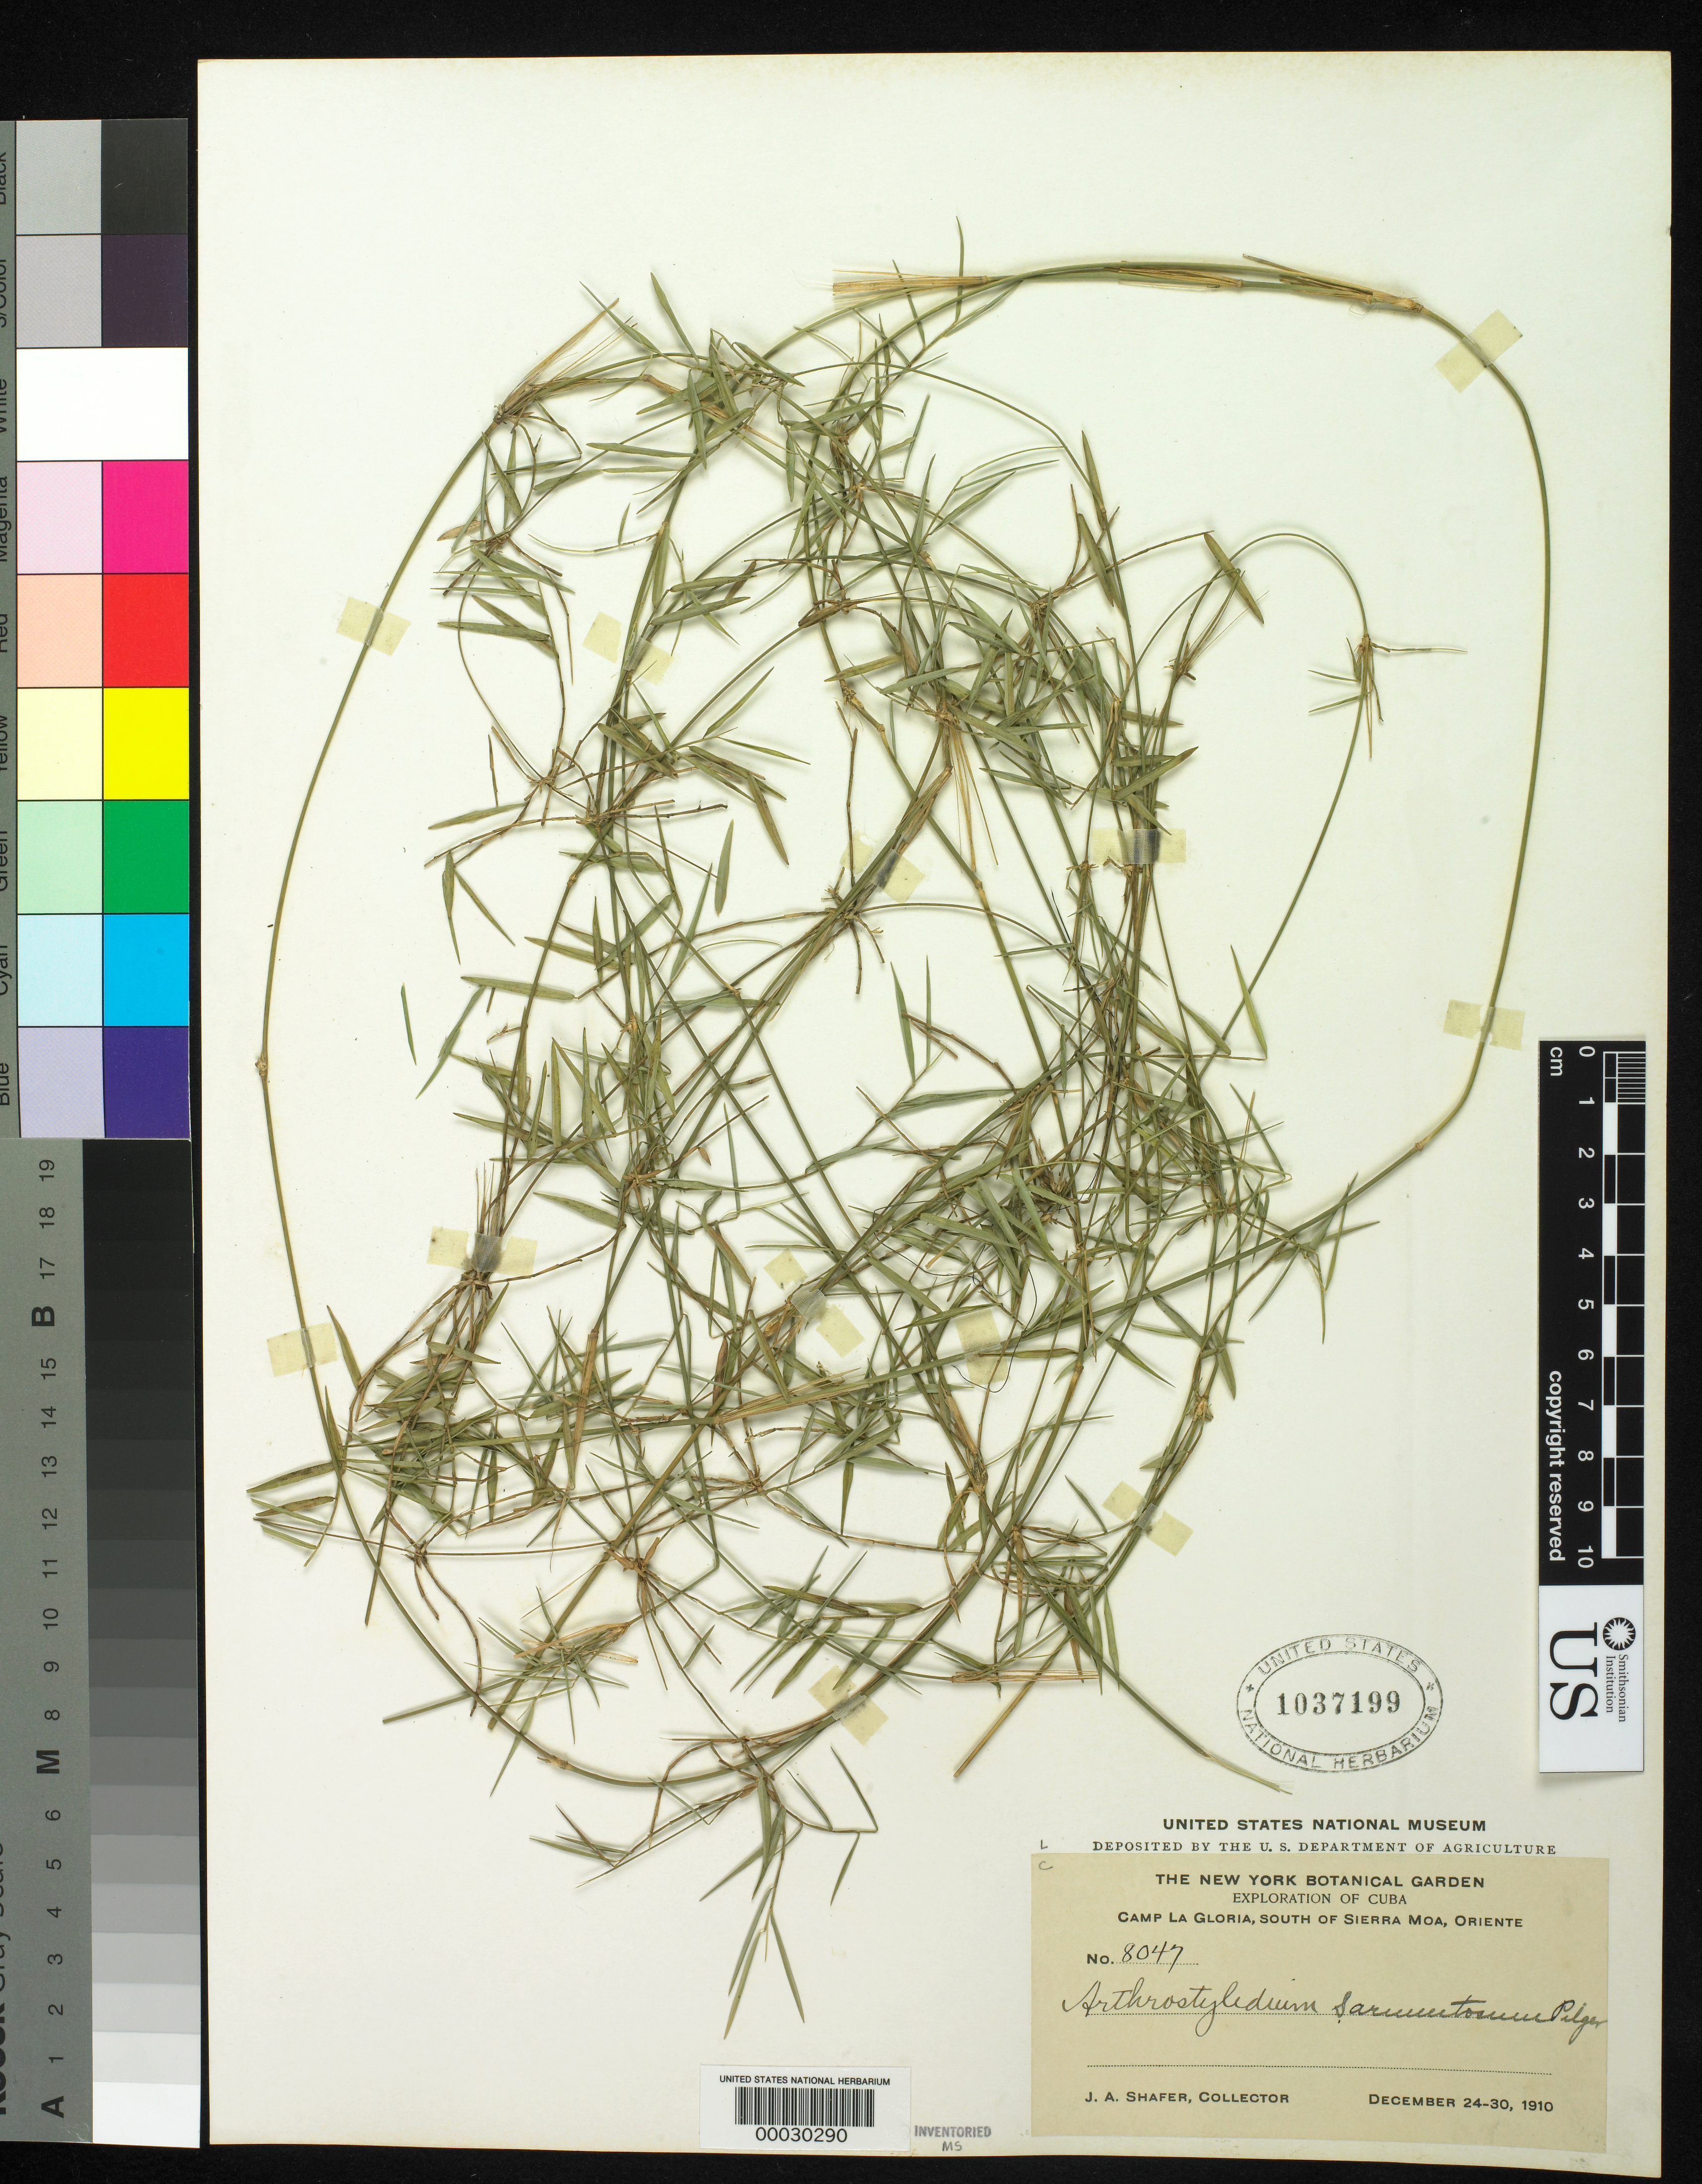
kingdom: Plantae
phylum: Tracheophyta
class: Liliopsida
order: Poales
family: Poaceae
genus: Arthrostylidium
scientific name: Arthrostylidium sarmentosum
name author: Pilg. in Urb.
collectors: J. A. Shafer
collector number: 8047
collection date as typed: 24 Dec 1910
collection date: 1910-12-24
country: Cuba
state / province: Oriente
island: Greater Antilles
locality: La gloria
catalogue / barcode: US 1037199